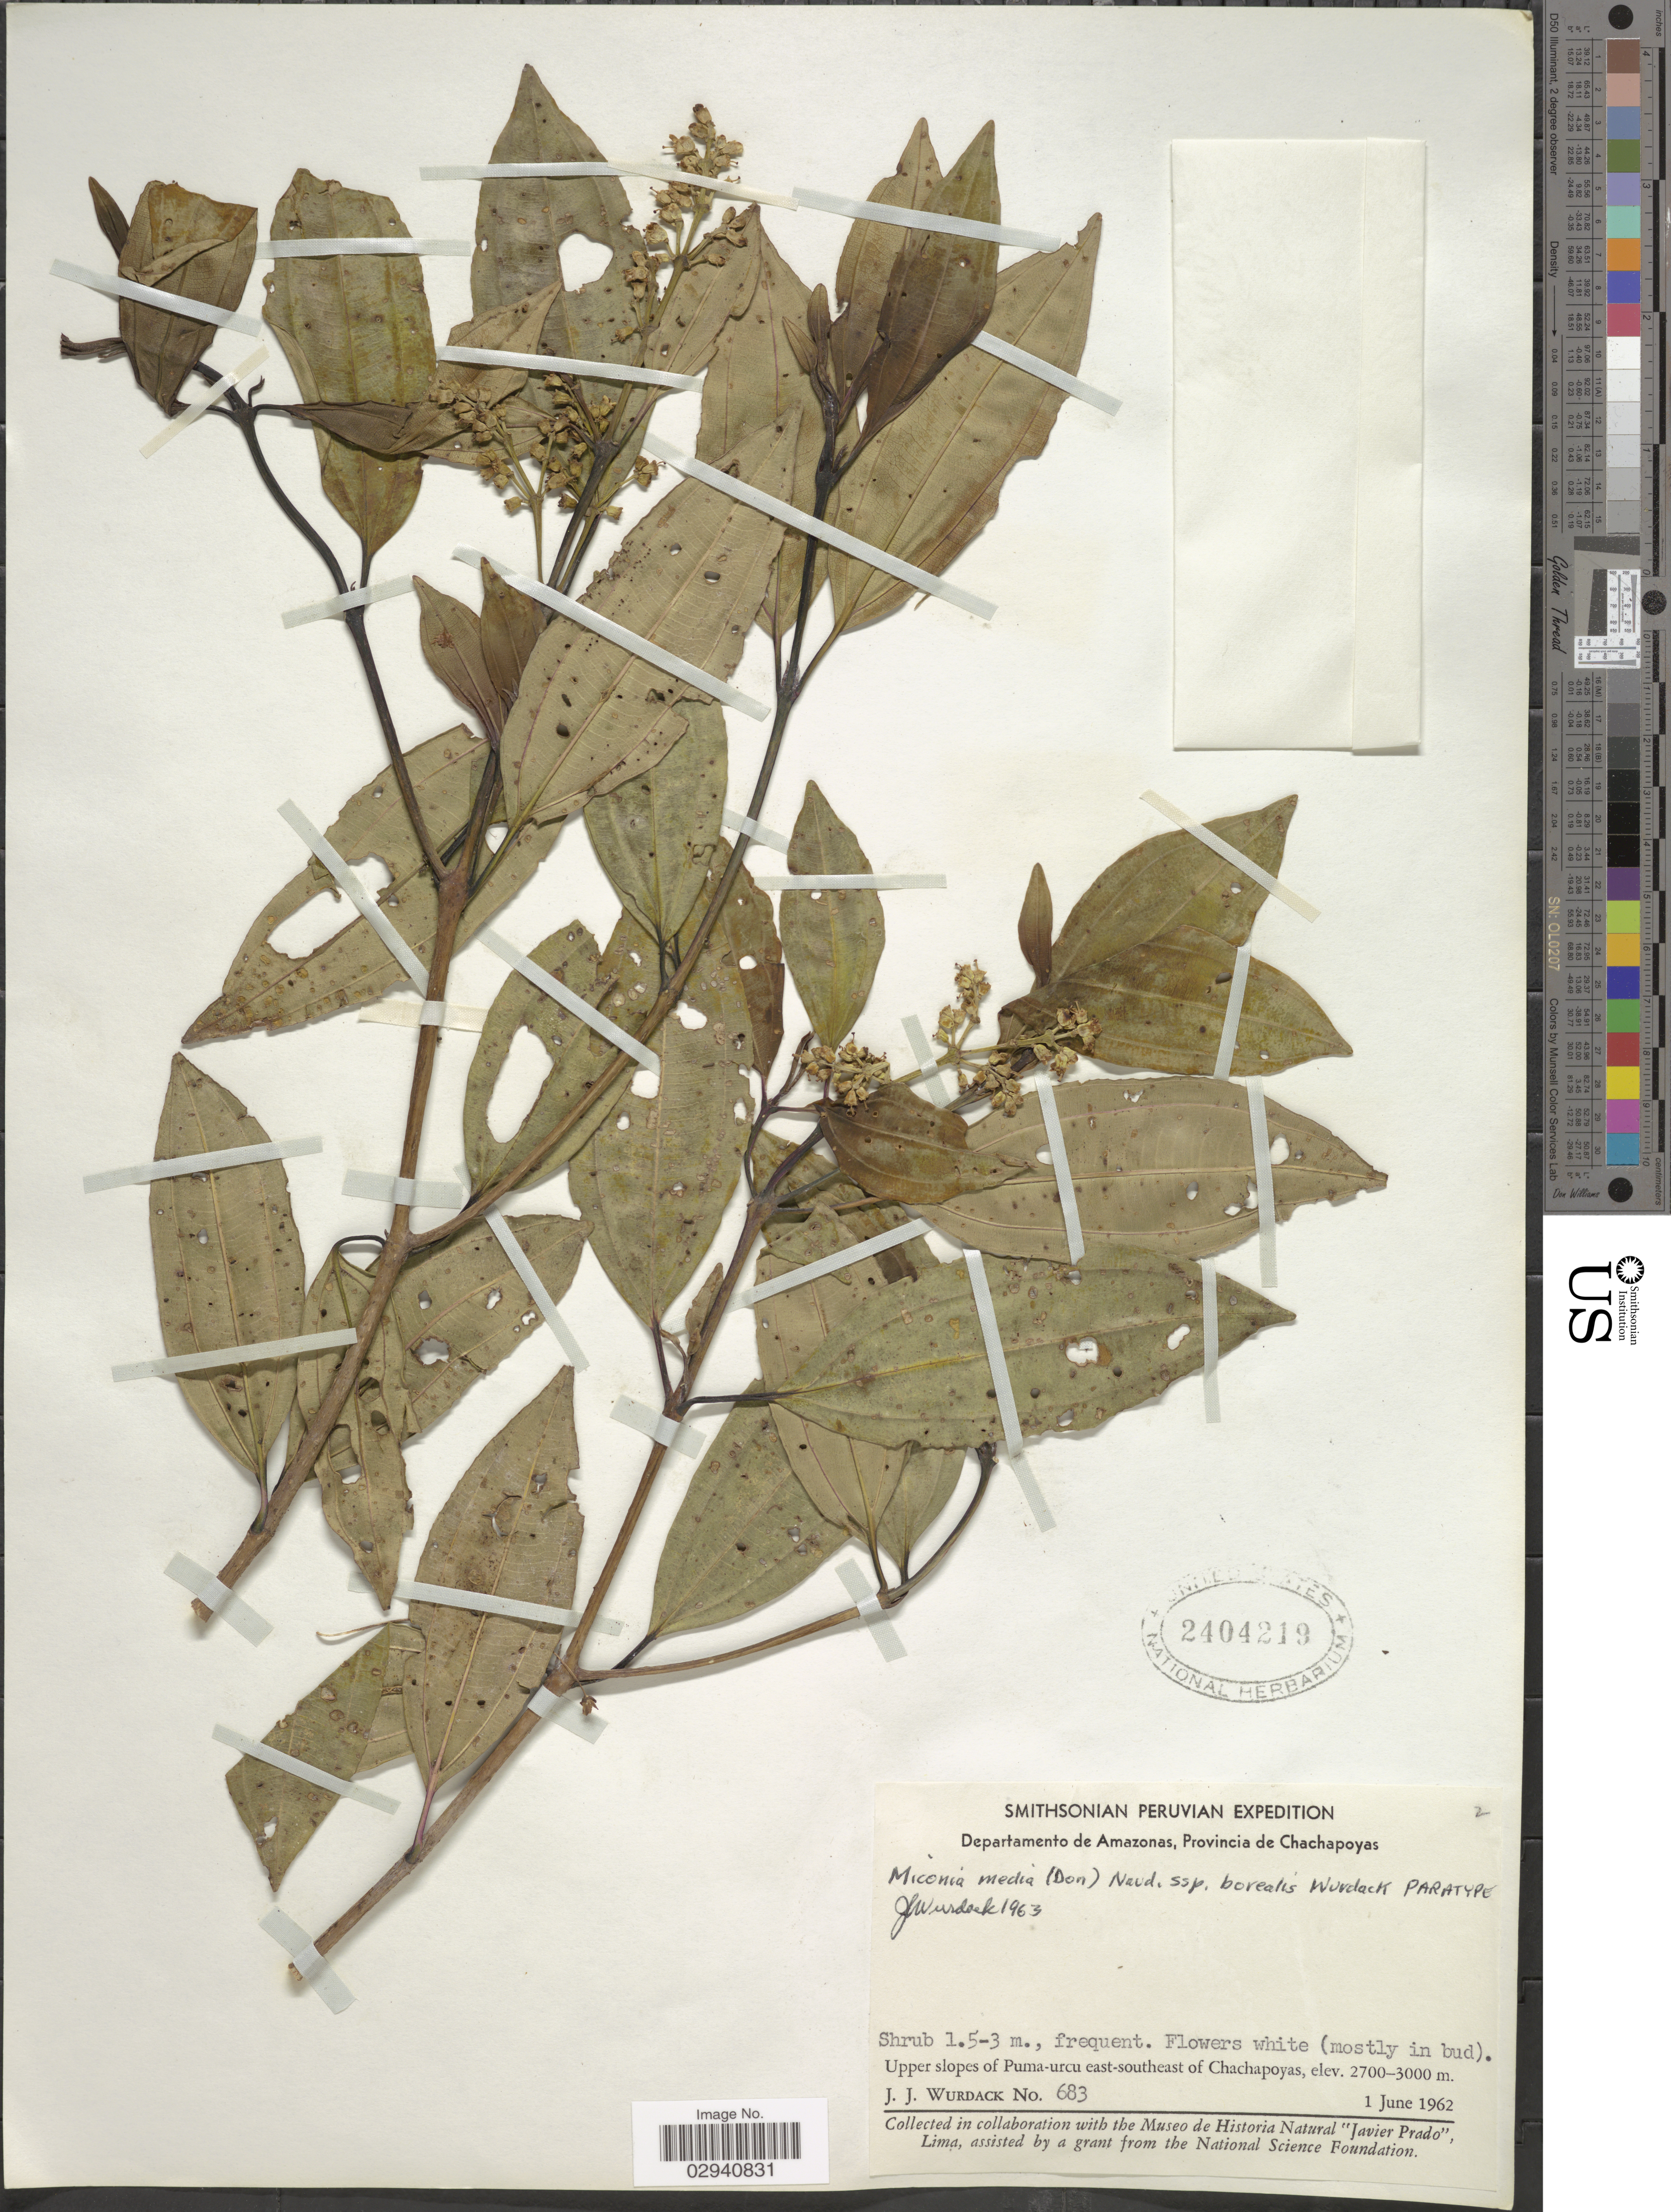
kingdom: Plantae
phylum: Tracheophyta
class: Magnoliopsida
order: Myrtales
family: Melastomataceae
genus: Miconia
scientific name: Miconia media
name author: (D. Don) Naudin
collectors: J. J. Wurdack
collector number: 683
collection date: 1962-06-01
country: Peru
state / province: Amazonas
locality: Departamento de Amazonas, Provincia de Chachapoyas. Upper slopes of Puma-urcu east-southeast of Chachapoyas.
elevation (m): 2700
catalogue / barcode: US 2404219